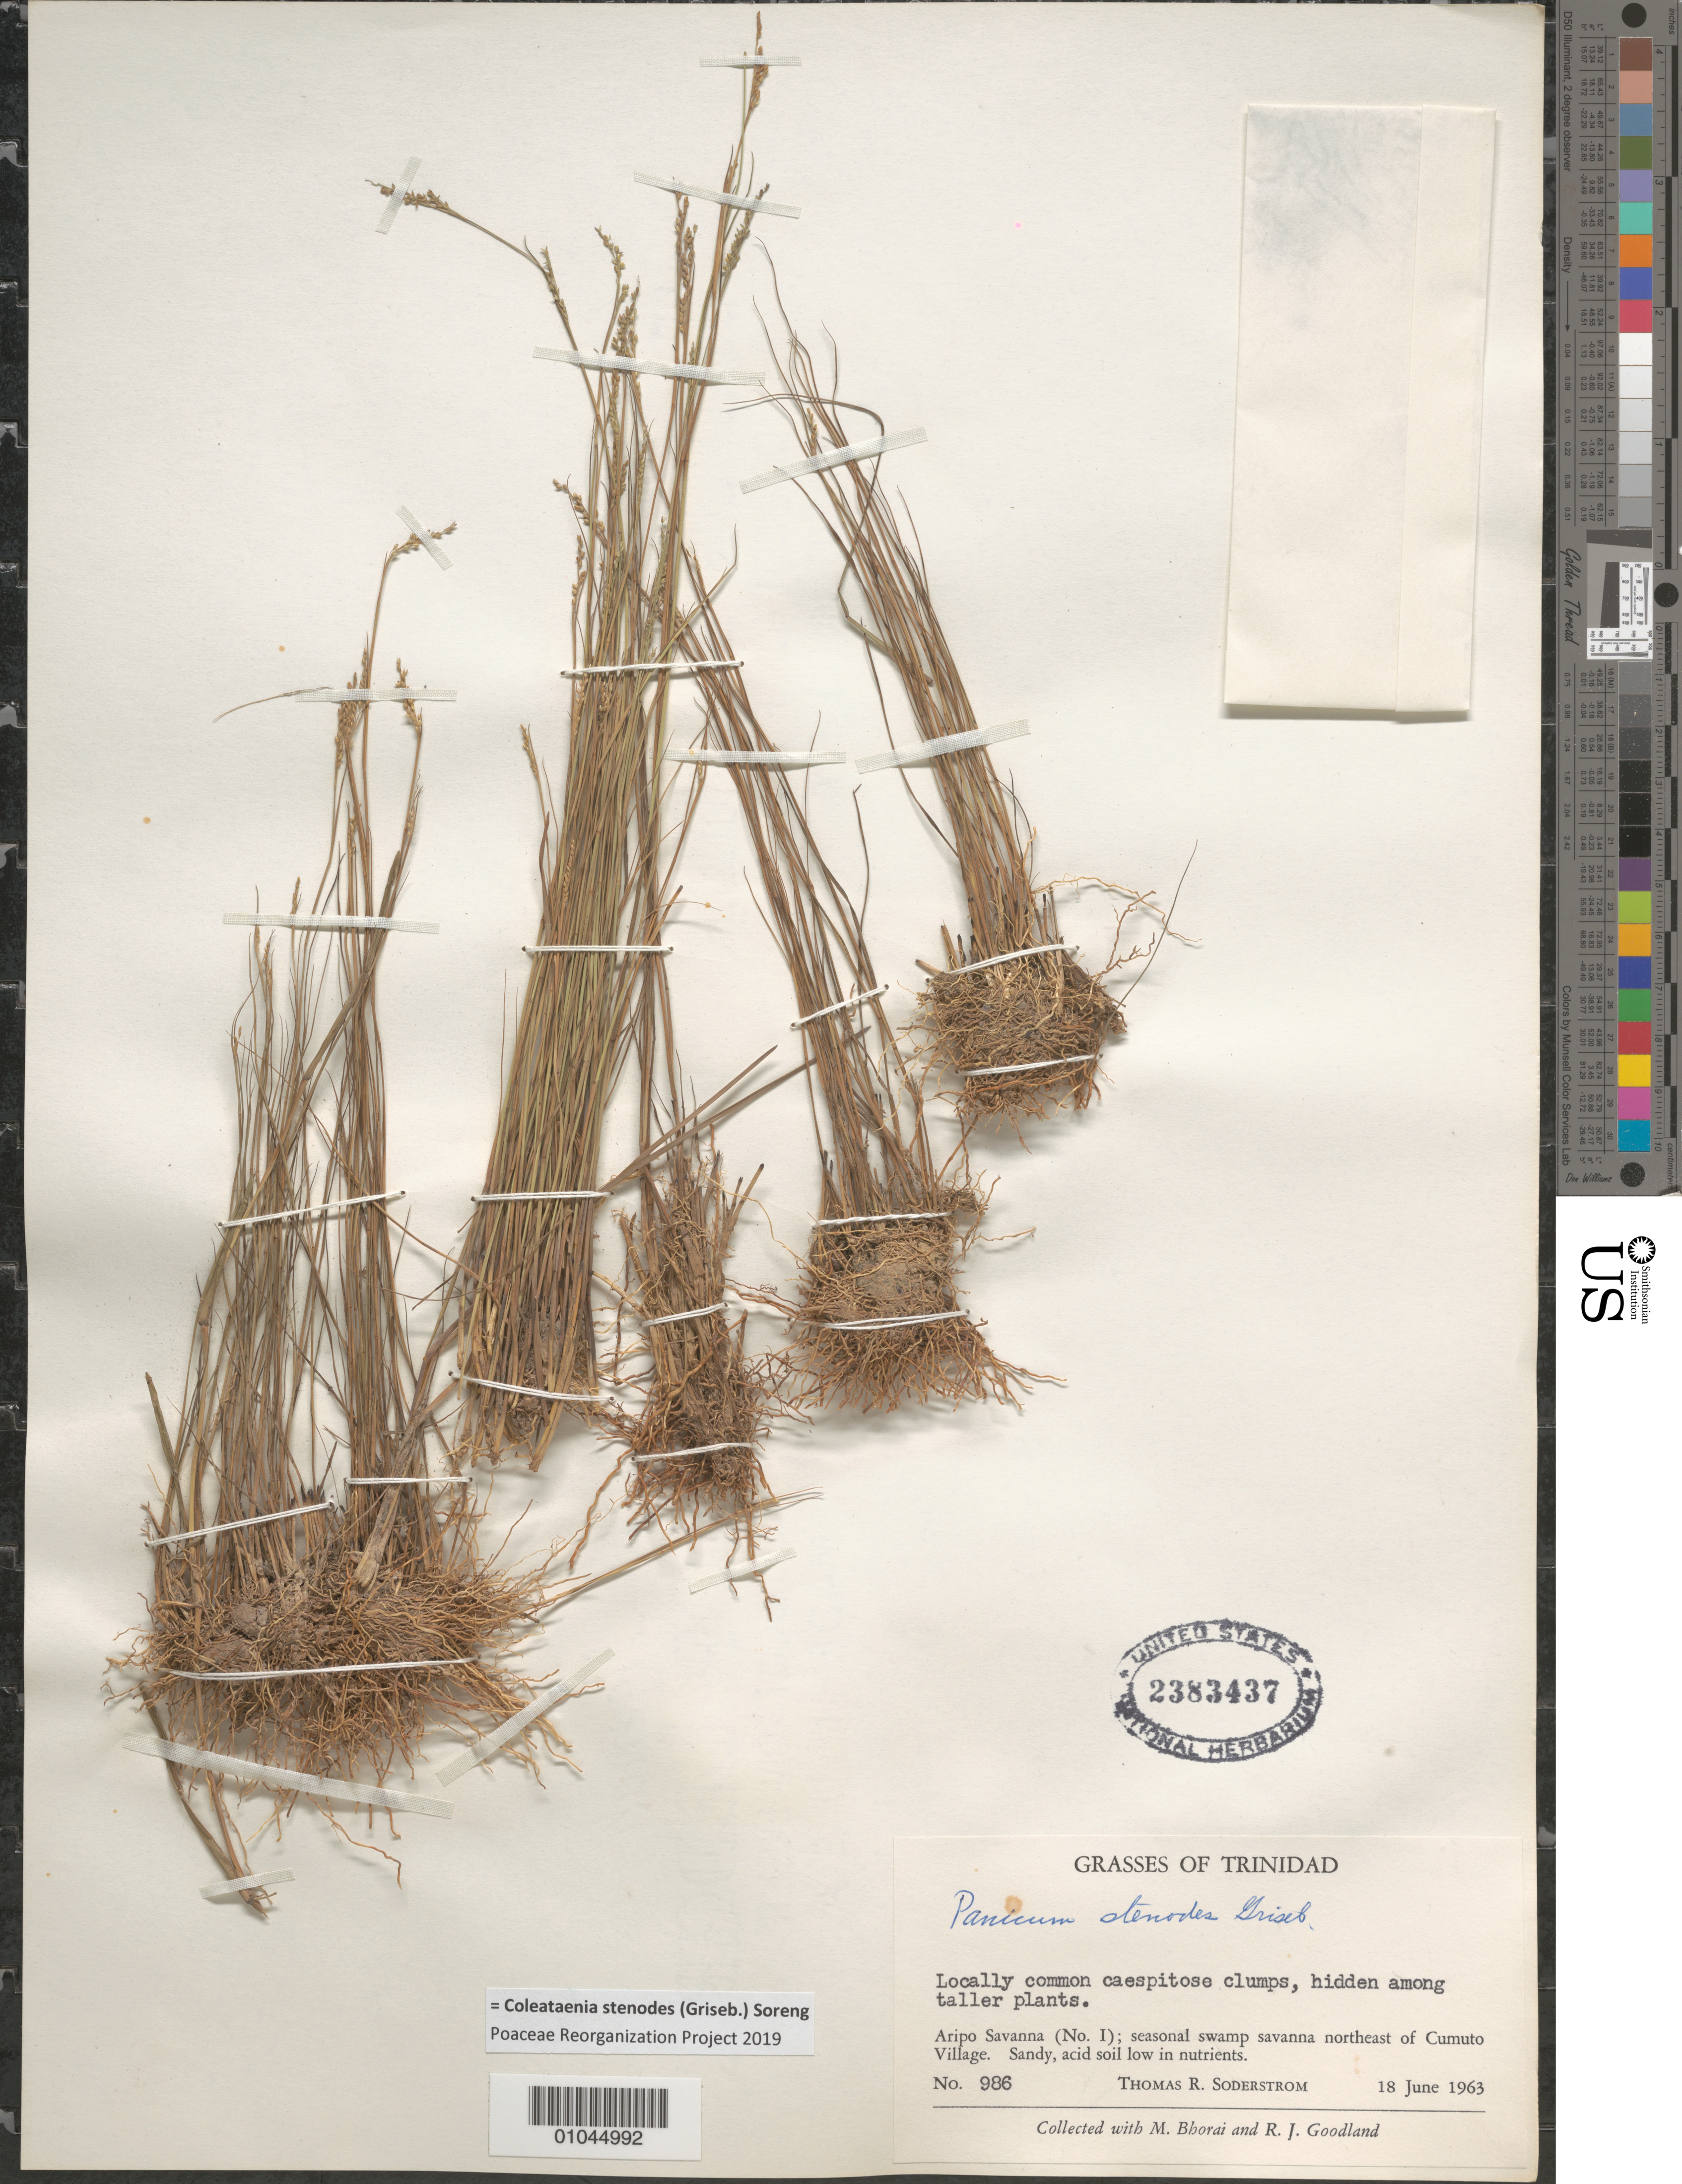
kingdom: Plantae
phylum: Tracheophyta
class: Liliopsida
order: Poales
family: Poaceae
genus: Panicum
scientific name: Panicum stenodes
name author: Griseb.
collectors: T. R. Soderstrom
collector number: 986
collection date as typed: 18 Jun 1963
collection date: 1963-06-18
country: Trinidad and Tobago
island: Trinidad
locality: Aripo Savanna, NE of Cumuto Village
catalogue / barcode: US 2383437